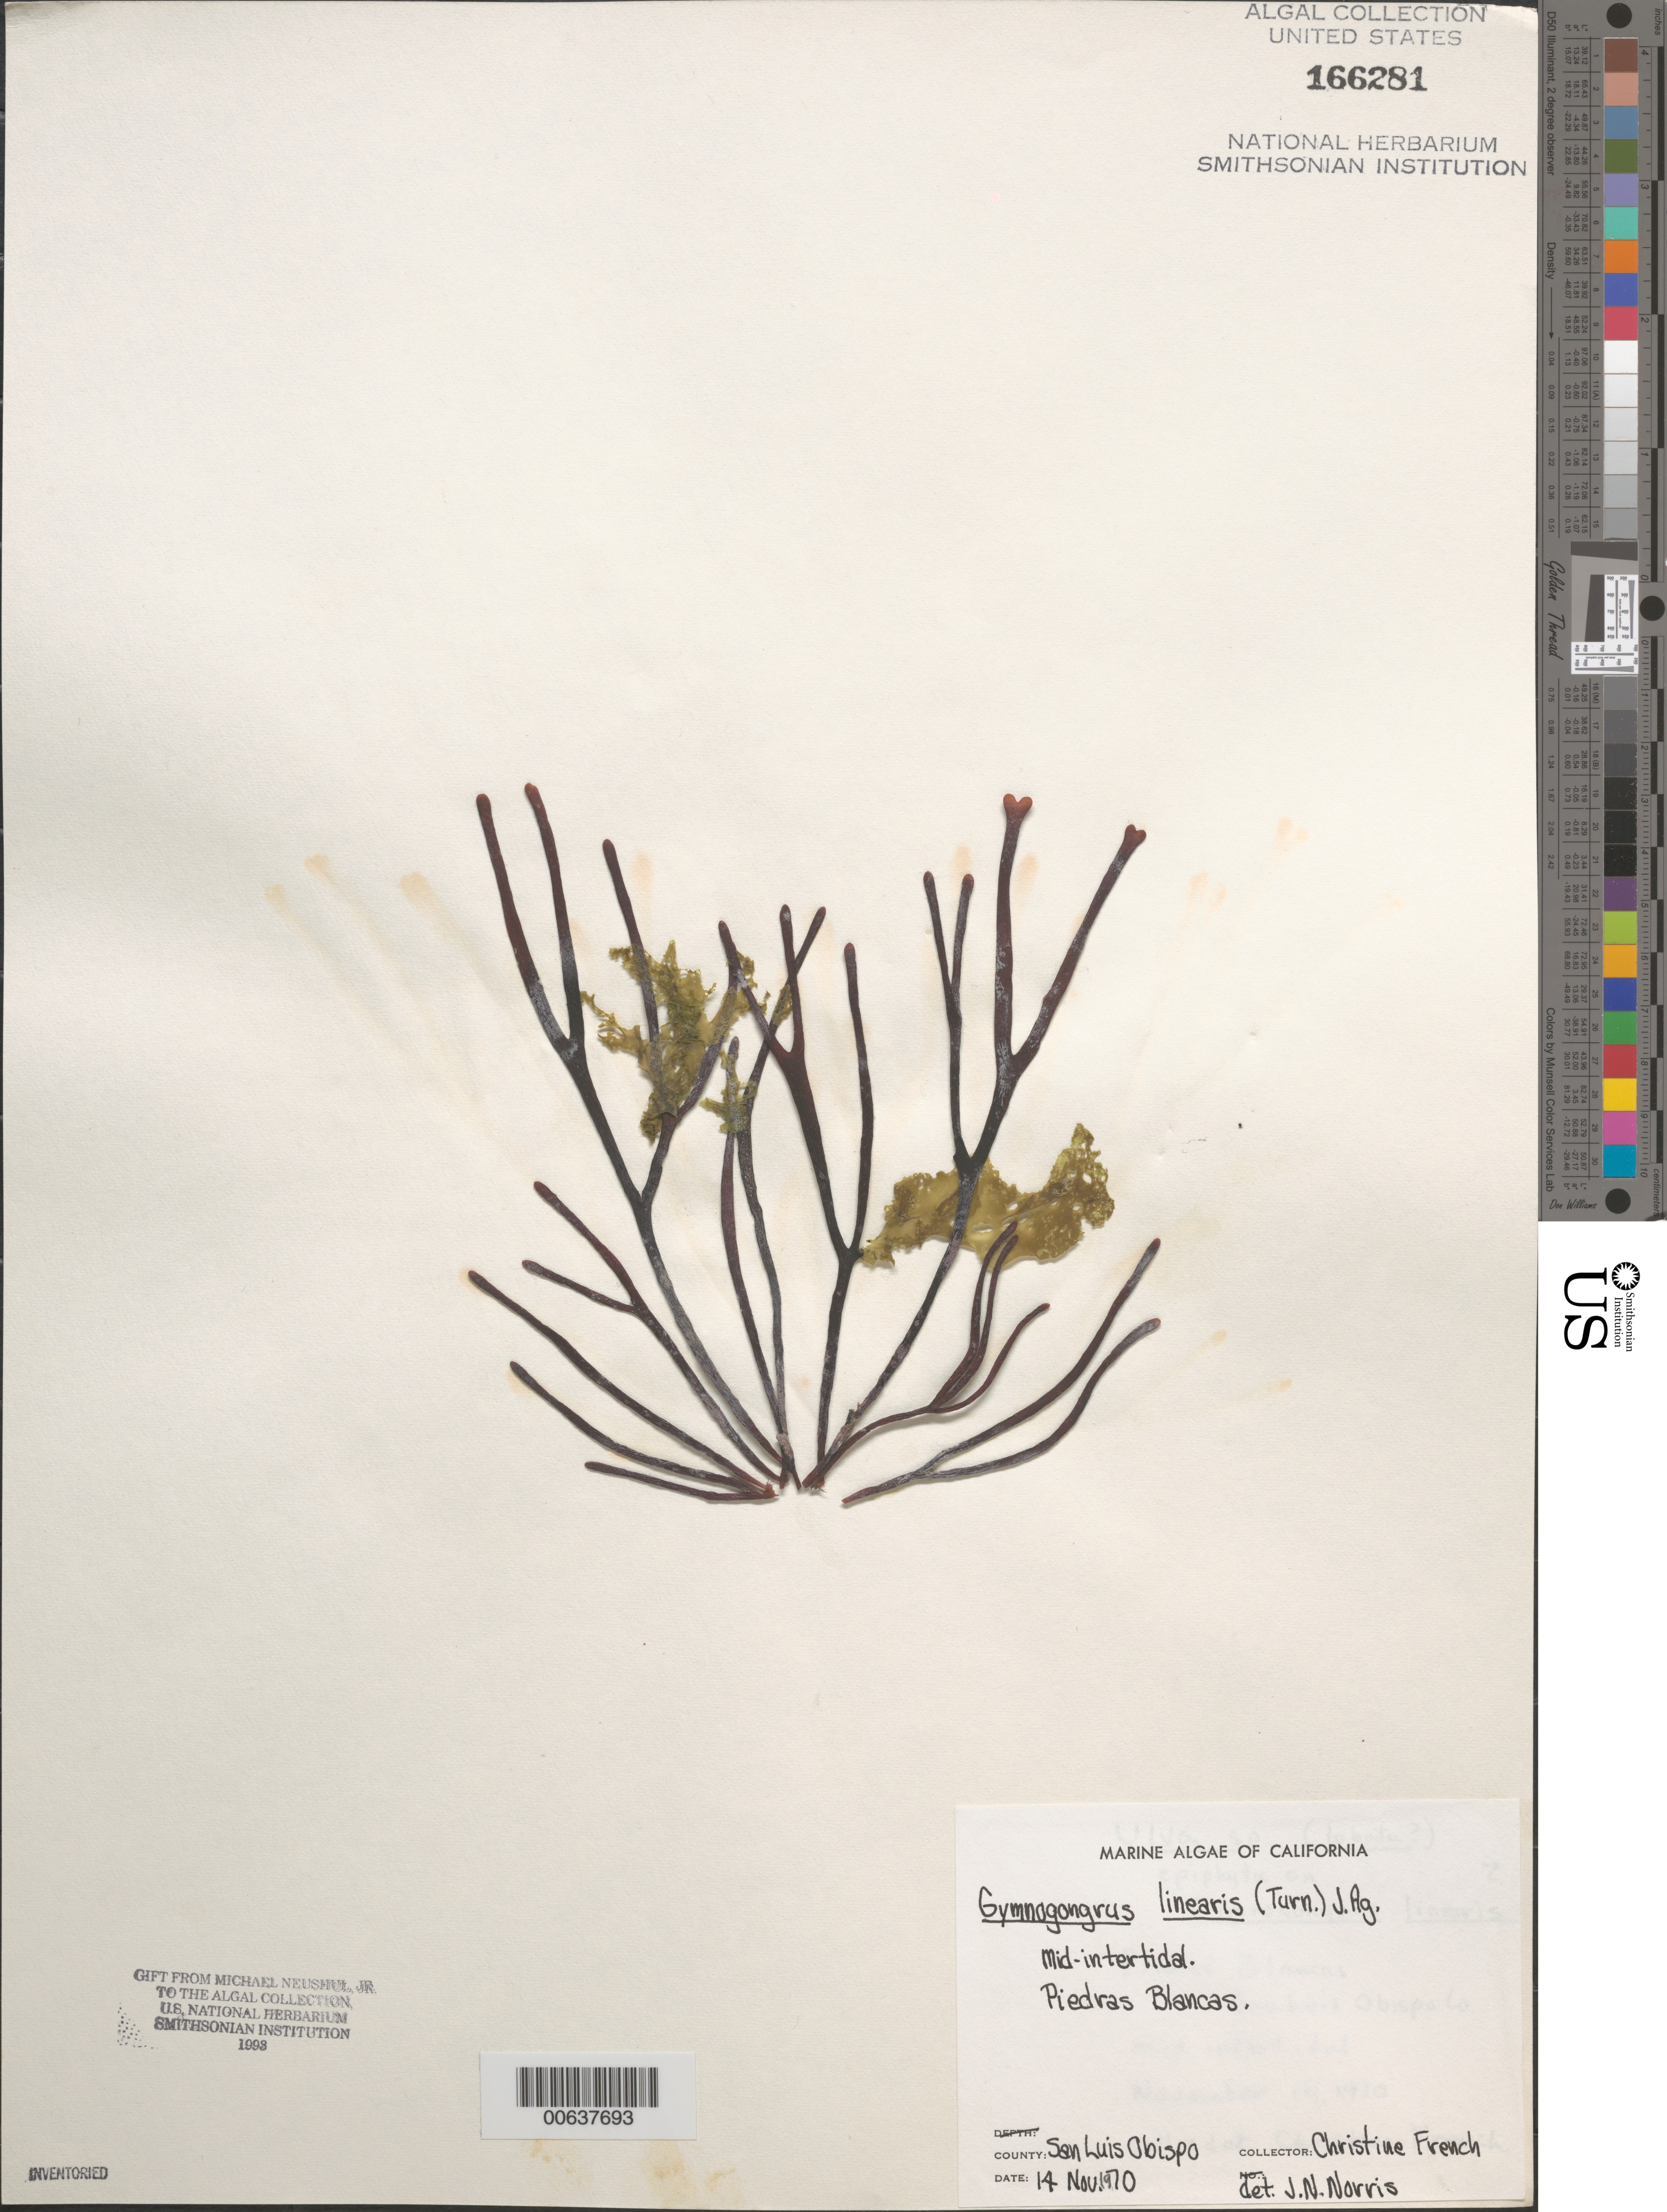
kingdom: Plantae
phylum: Rhodophyta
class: Florideophyceae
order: Gigartinales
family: Phyllophoraceae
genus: Ahnfeltiopsis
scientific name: Ahnfeltiopsis linearis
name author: (C. Agardh) P.C. Silva & DeCew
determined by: Algae name updating Project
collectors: C. French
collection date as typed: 14 Nov 1970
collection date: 1970-11-14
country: United States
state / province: California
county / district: San Luis Obispo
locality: Piedras Blancas Point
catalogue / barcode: US 166281